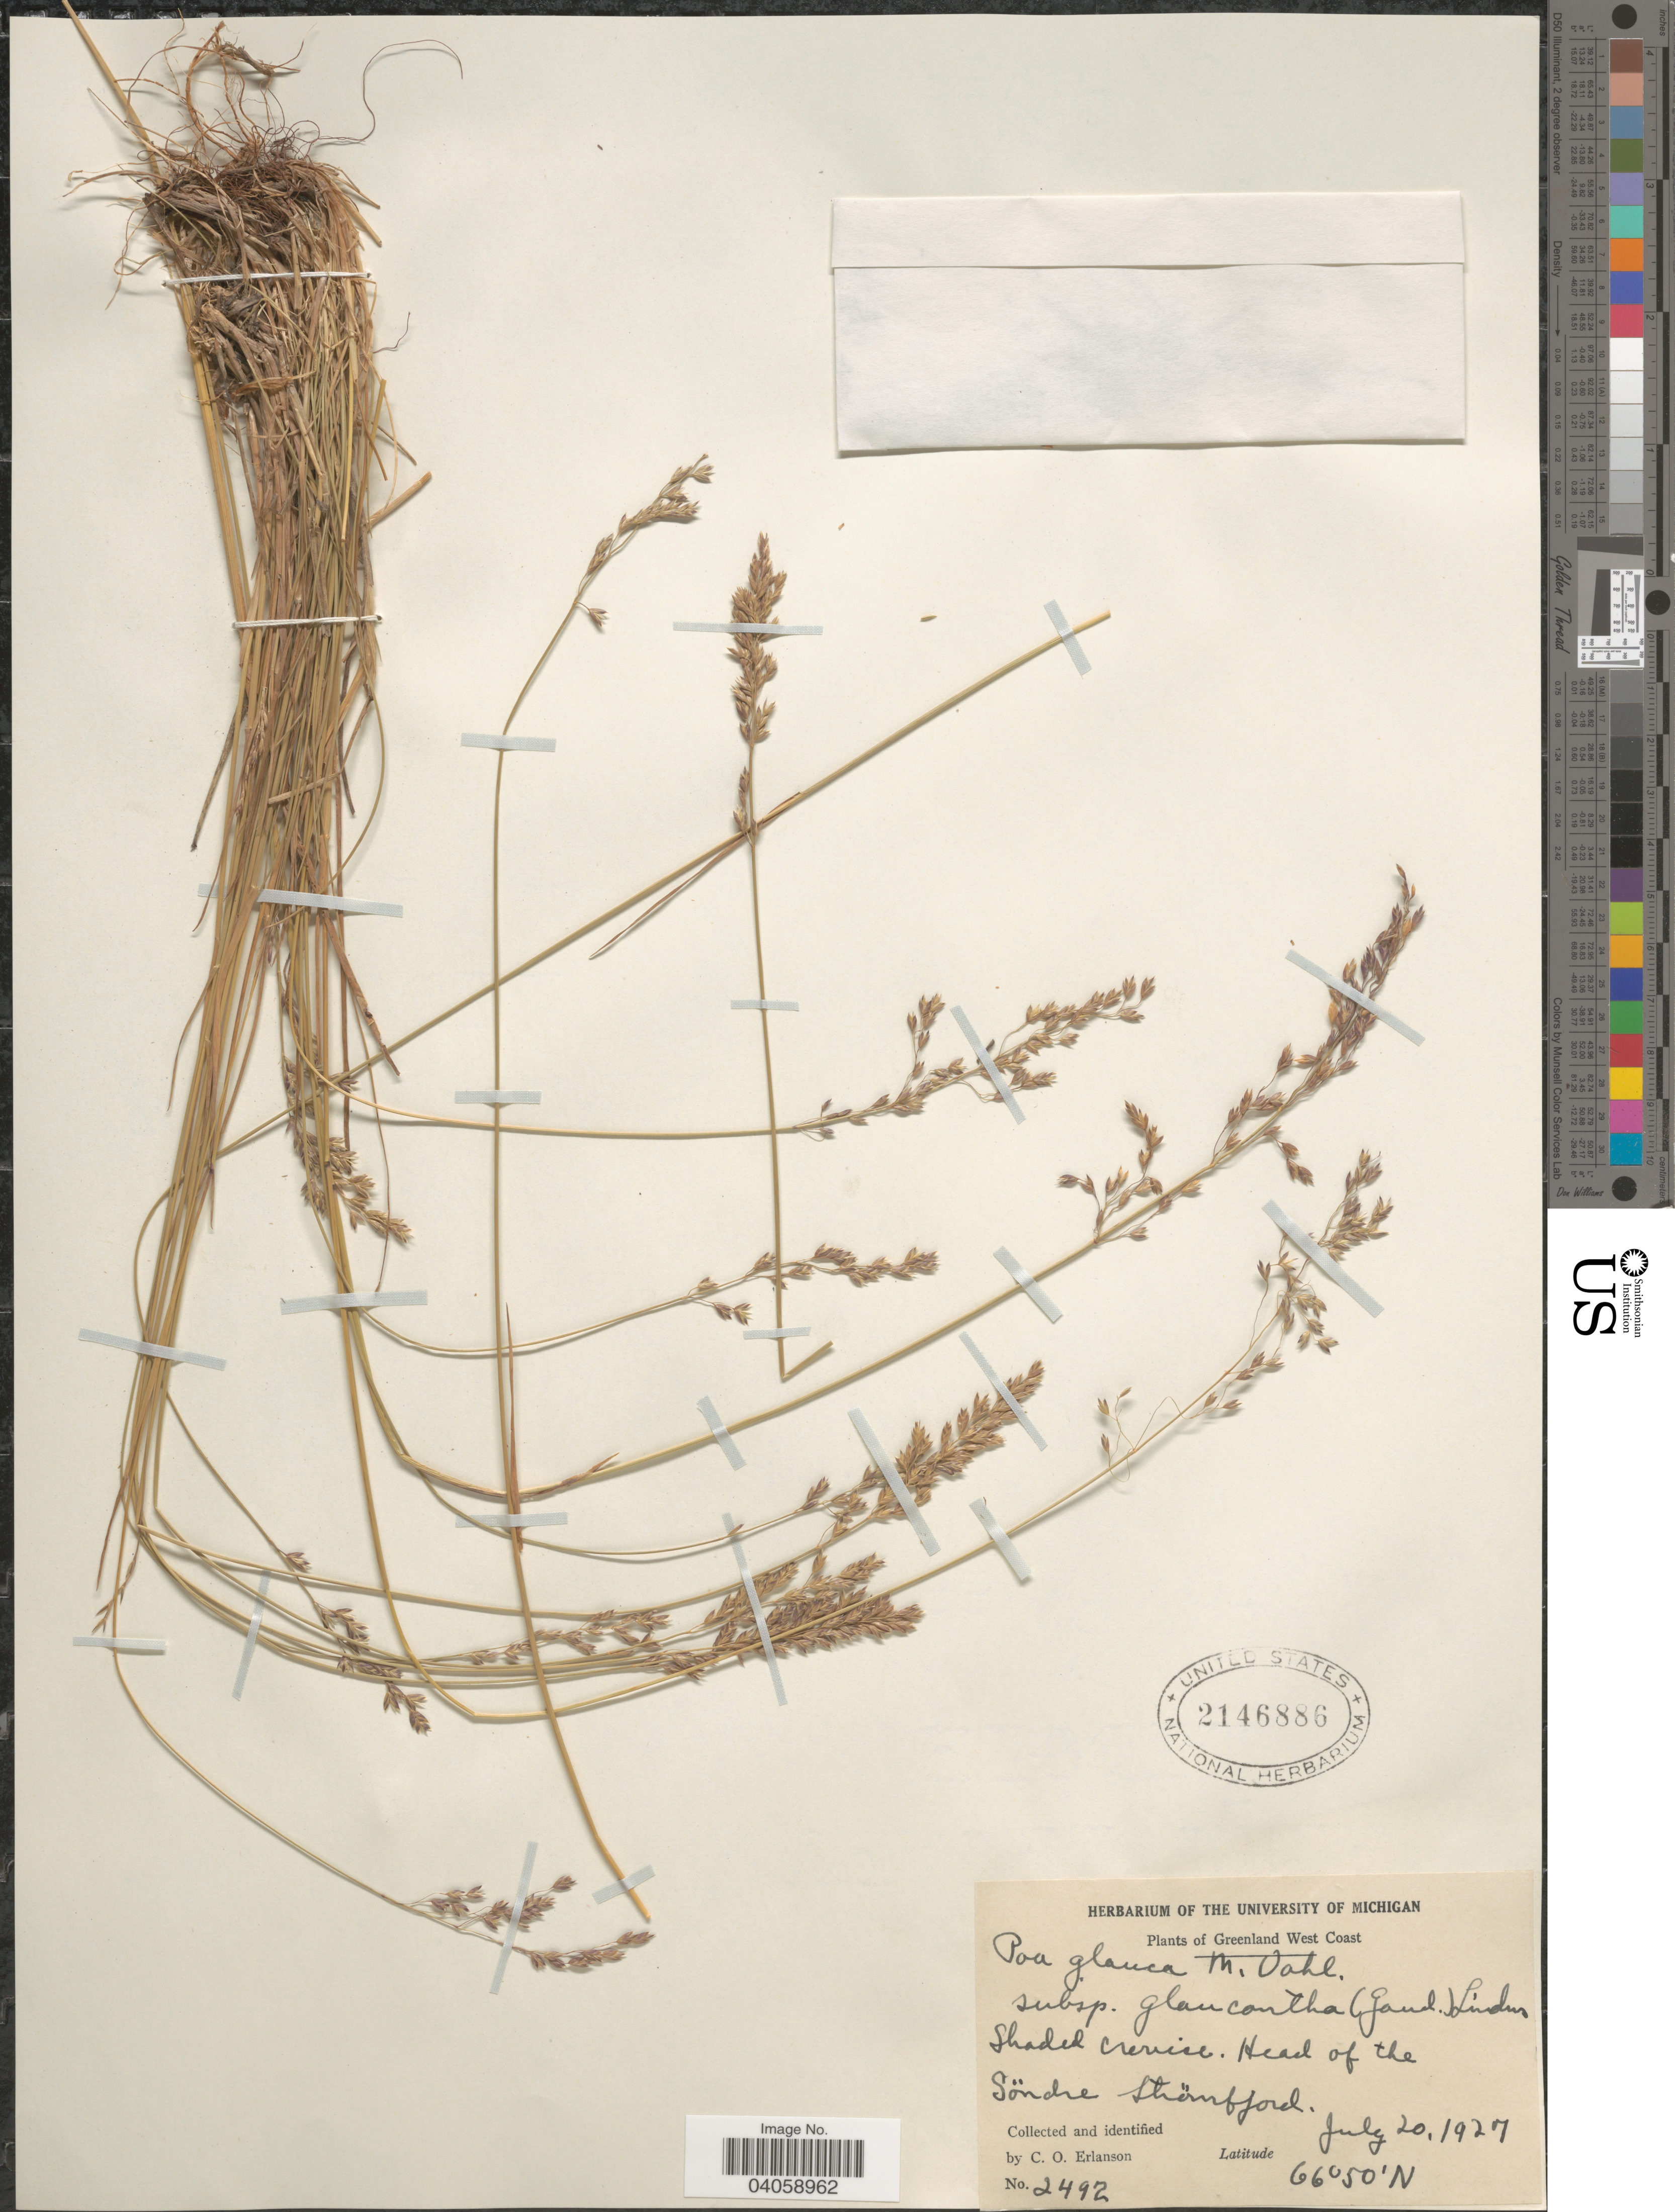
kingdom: Plantae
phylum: Tracheophyta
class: Liliopsida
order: Poales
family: Poaceae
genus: Poa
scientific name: Poa glauca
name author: Vahl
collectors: C. O. Erlanson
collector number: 2497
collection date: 1927-07-20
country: Greenland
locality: Greenland West Coast. Head of the Søndre Strømfjord.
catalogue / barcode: US 2146886